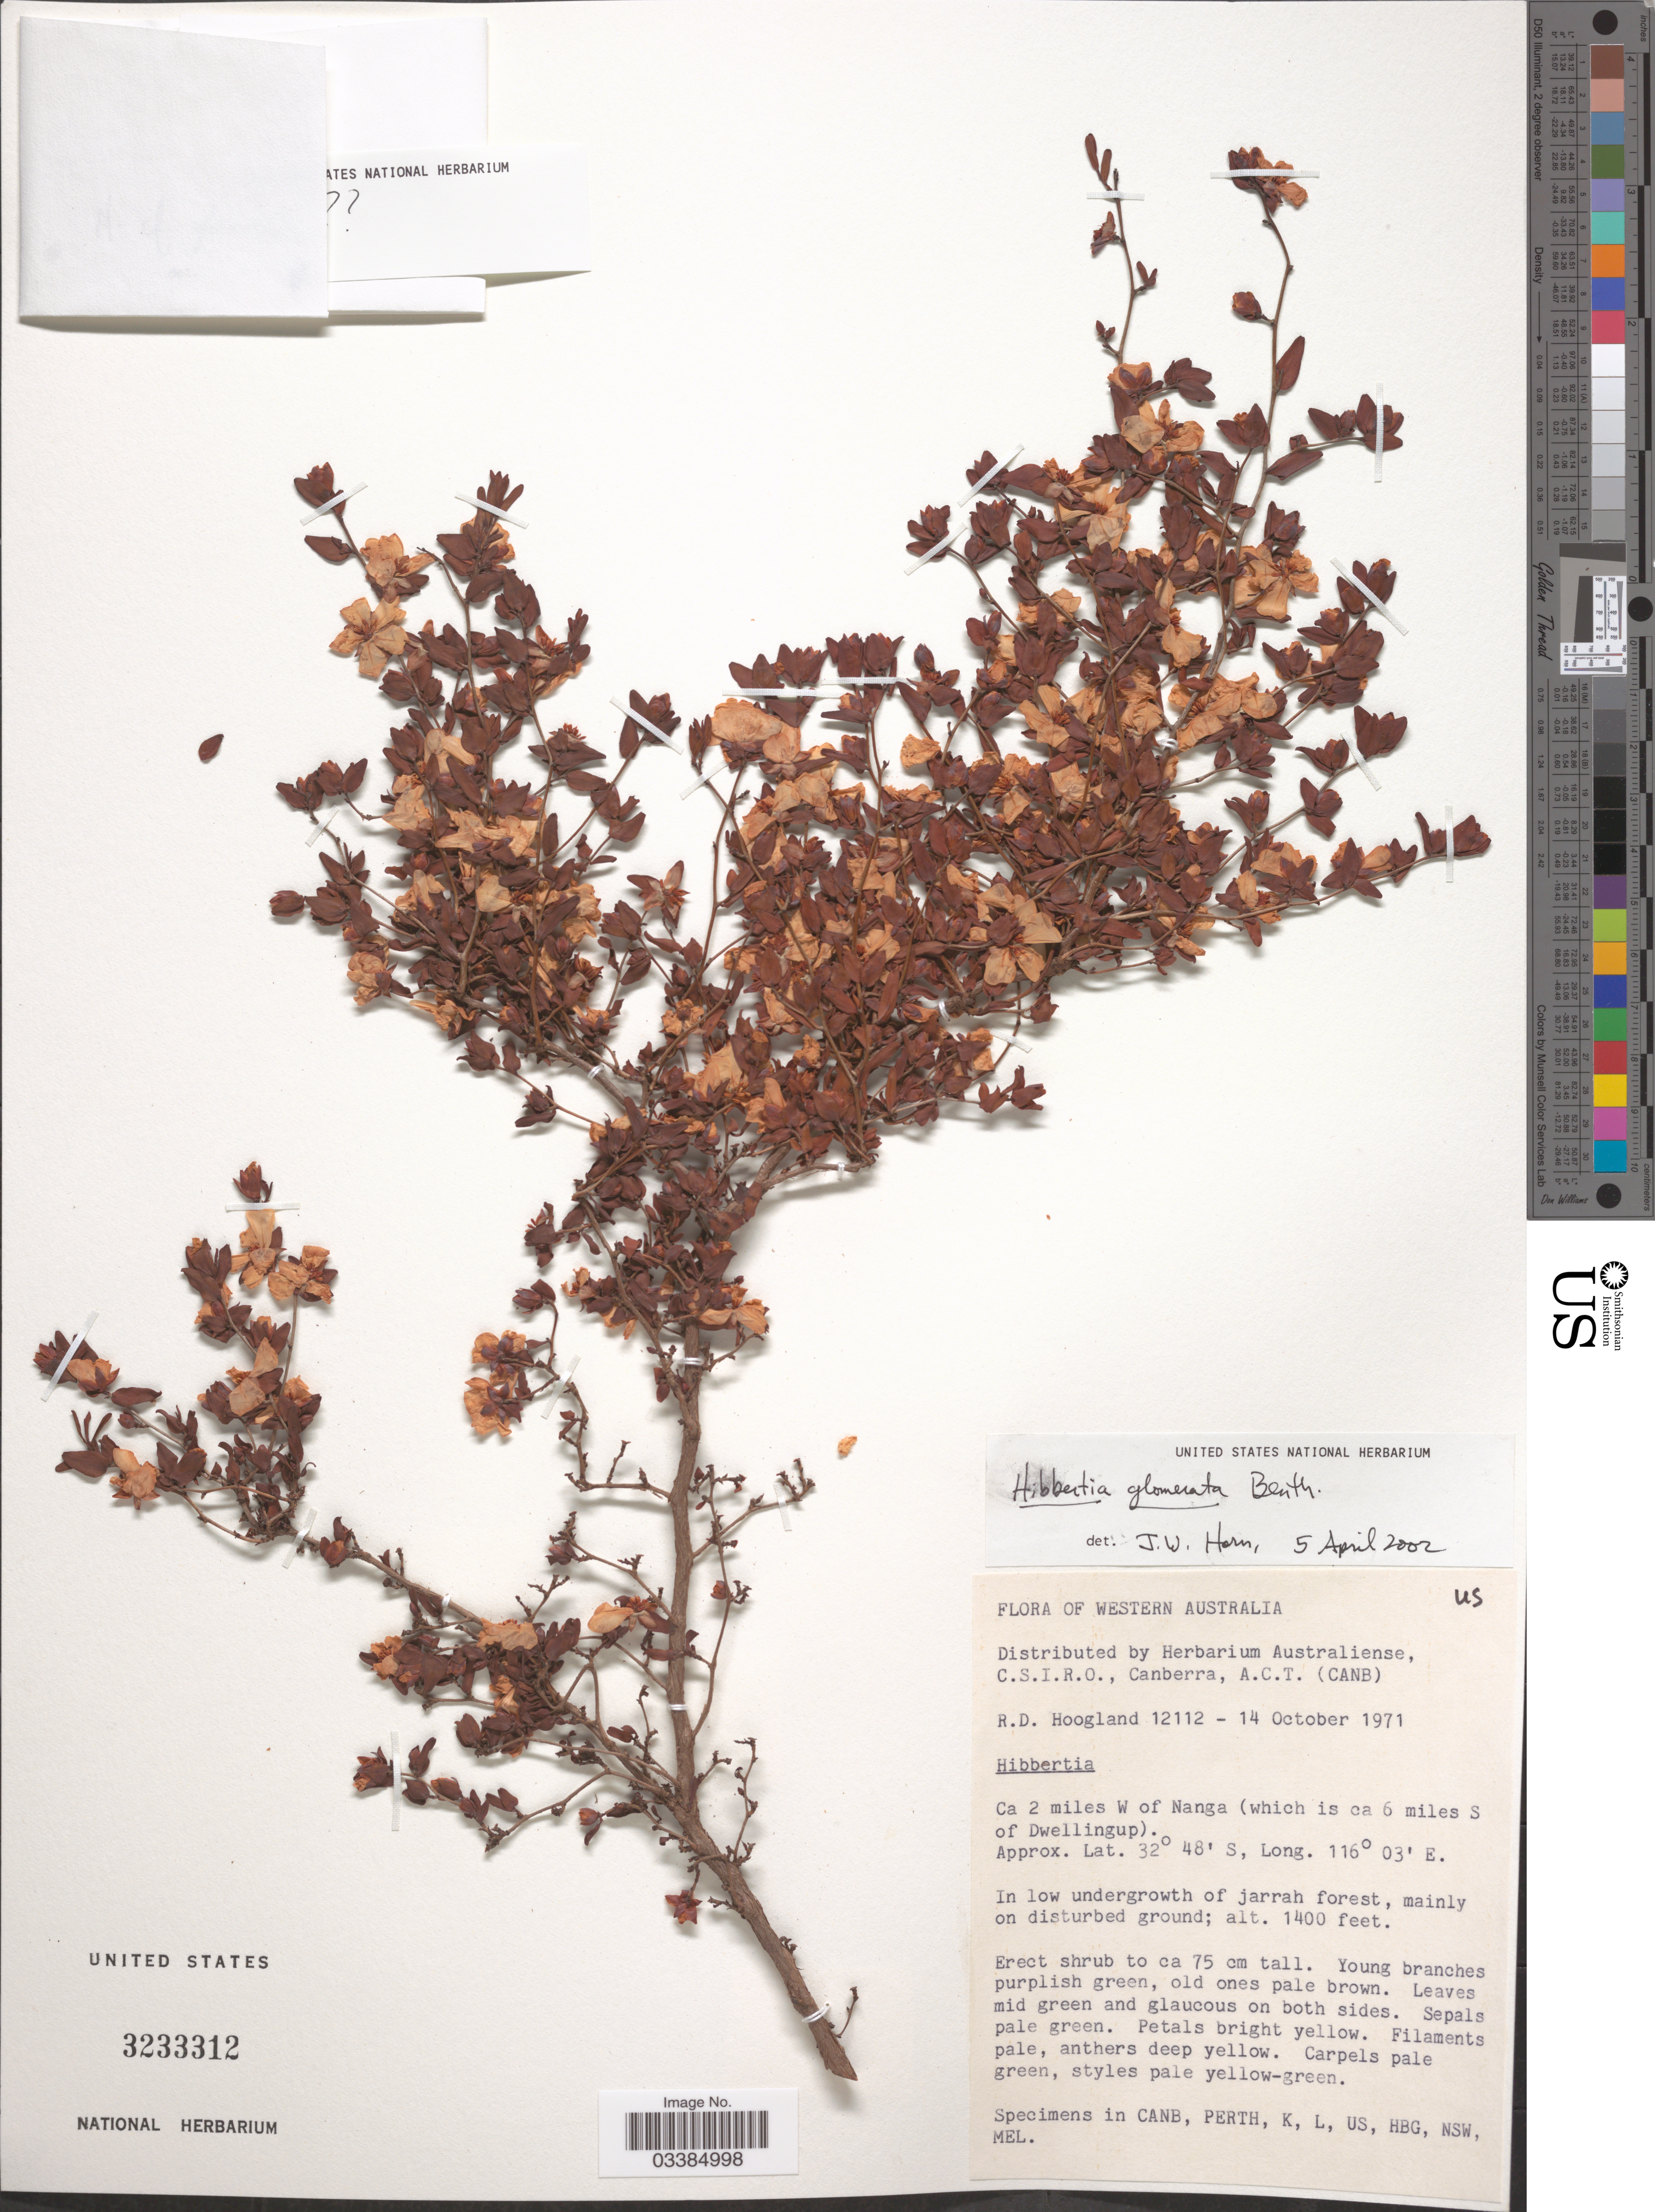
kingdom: Plantae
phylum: Tracheophyta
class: Magnoliopsida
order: Dilleniales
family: Dilleniaceae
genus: Hibbertia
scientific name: Hibbertia glomerata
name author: Benth.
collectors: R. D. Hoogland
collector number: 12112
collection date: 1971-10-14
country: Australia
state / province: Western Australia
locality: Ca 2 miles W of Nanga (which is ca 6 miles S of Dwellingup).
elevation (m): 427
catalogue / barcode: US 3233312